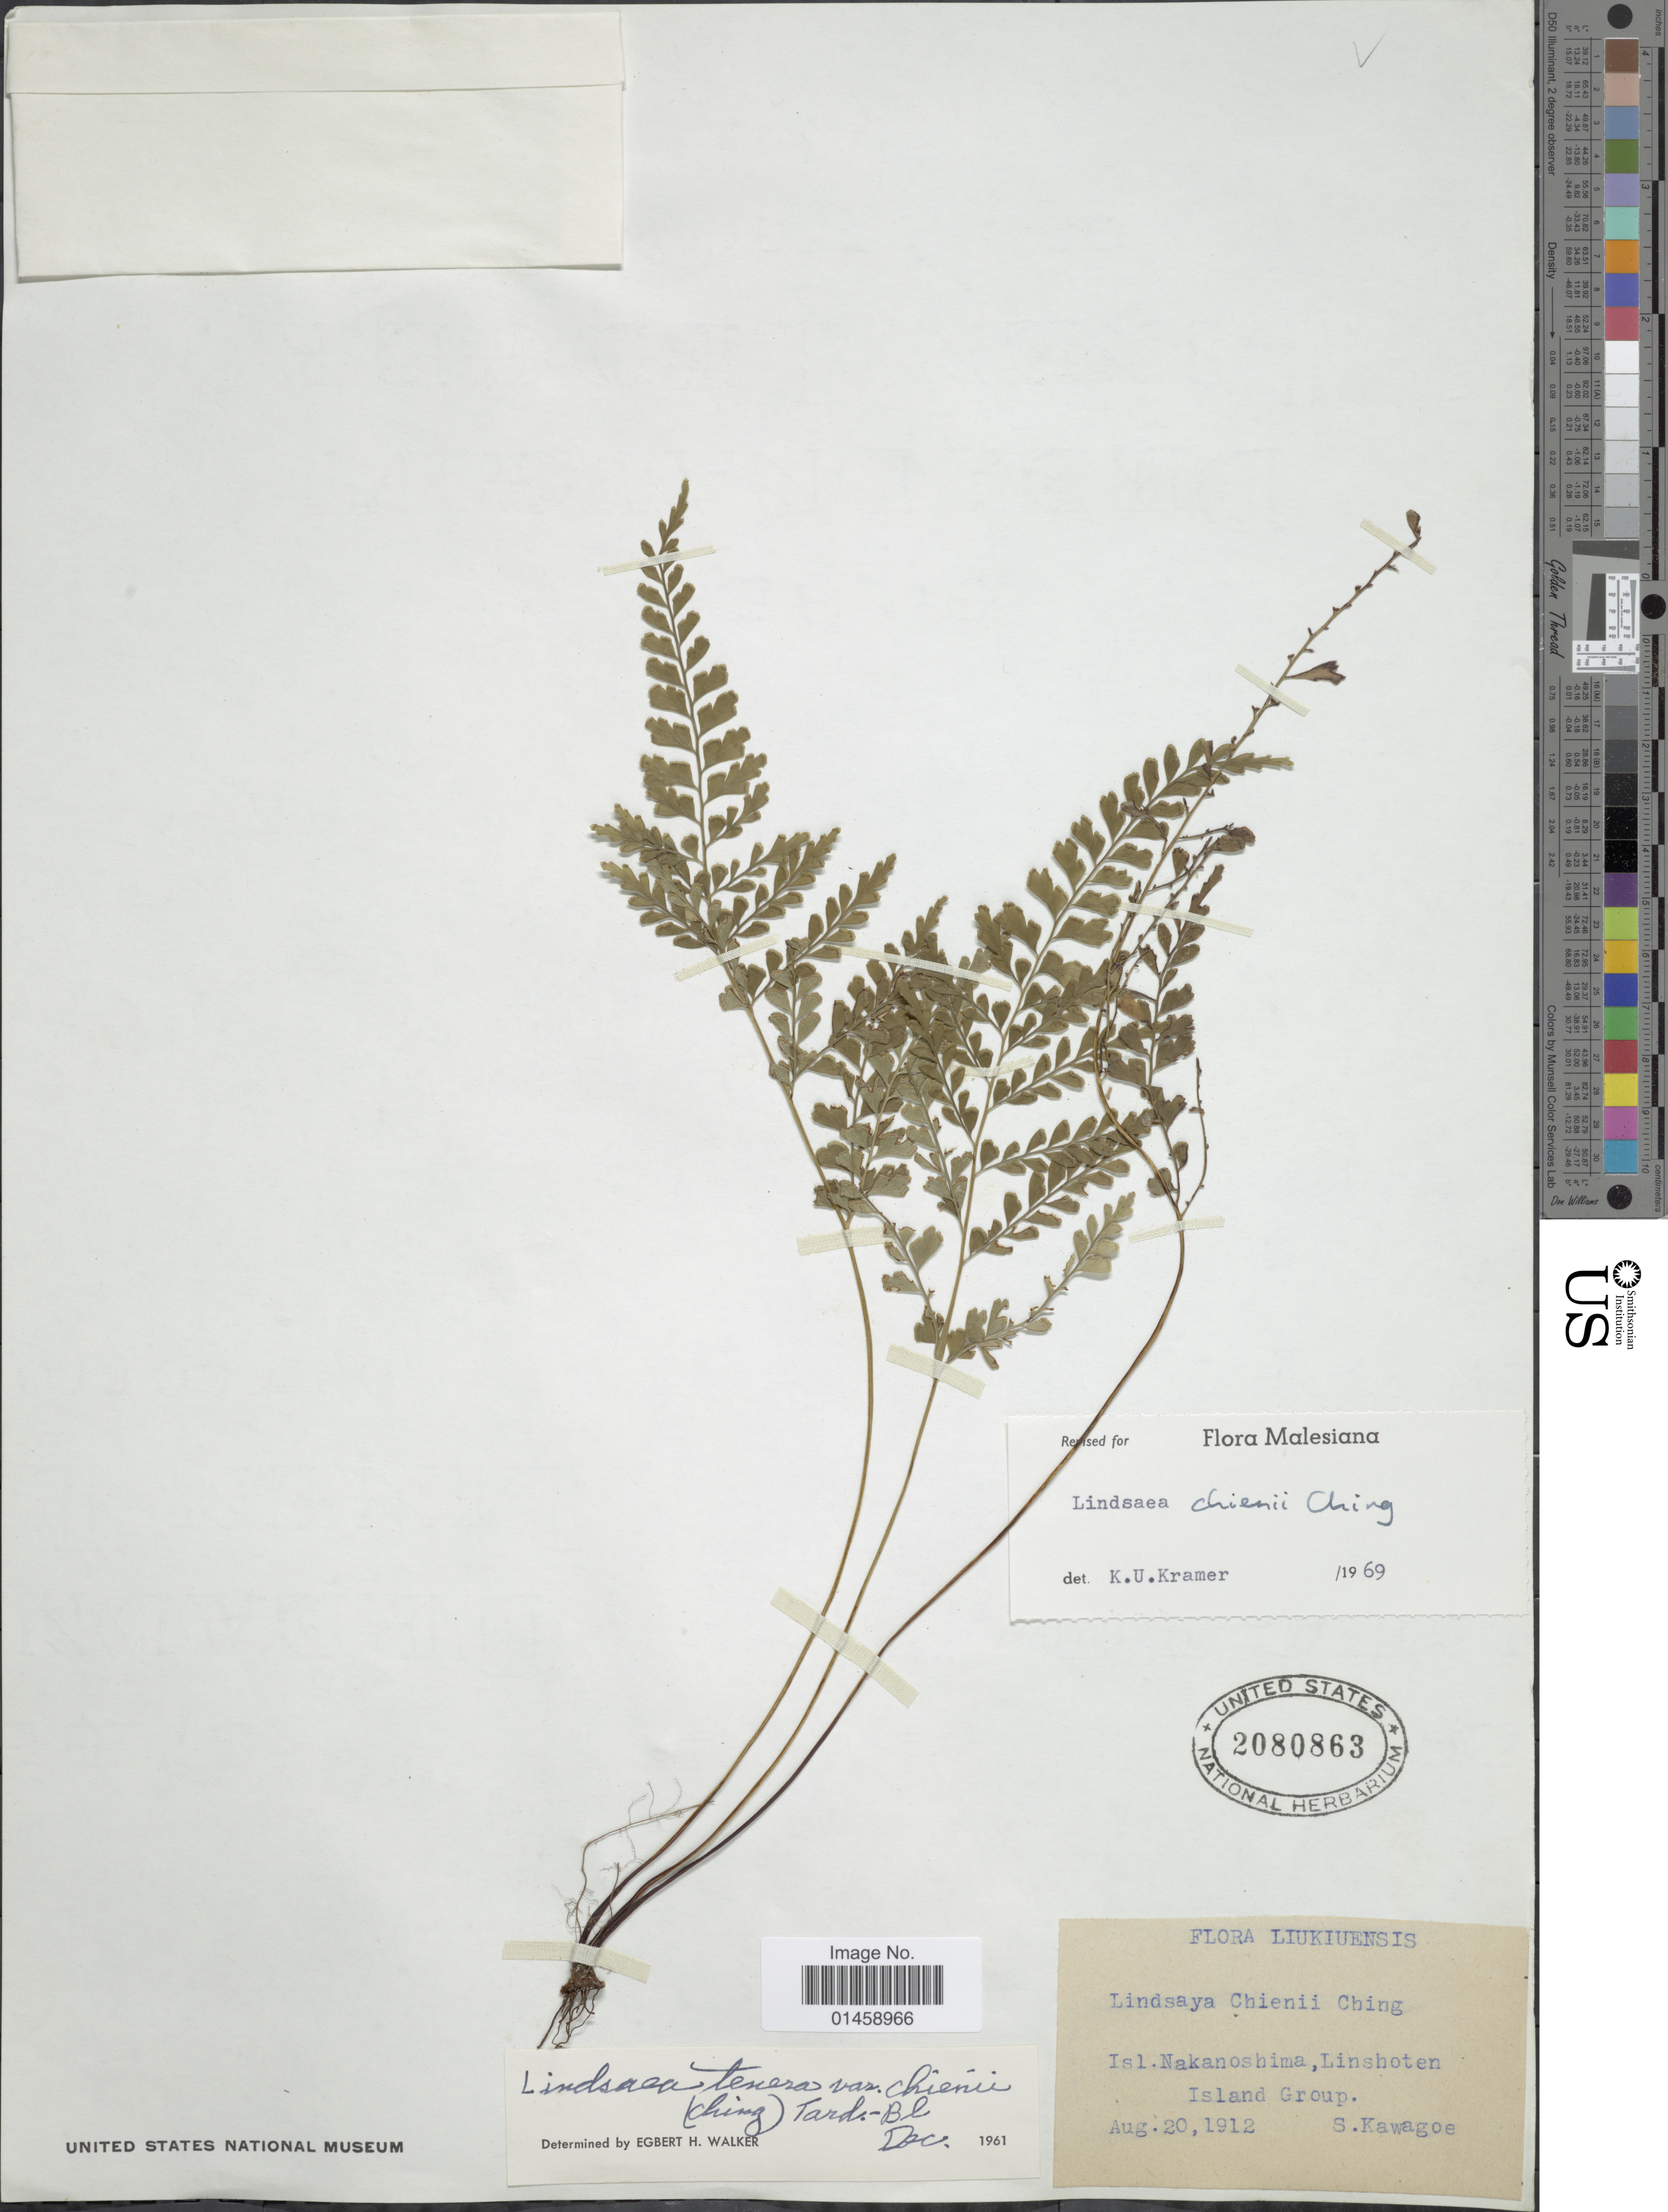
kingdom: Plantae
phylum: Tracheophyta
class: Polypodiopsida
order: Polypodiales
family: Lindsaeaceae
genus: Lindsaea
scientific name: Lindsaea chienii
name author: Ching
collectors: S. Kawagoe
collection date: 1912-08-20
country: Japan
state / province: Kagosima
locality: Liukiuensis. Isl. Nakanoshima, Linshoten Island Group.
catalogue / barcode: US 2080863